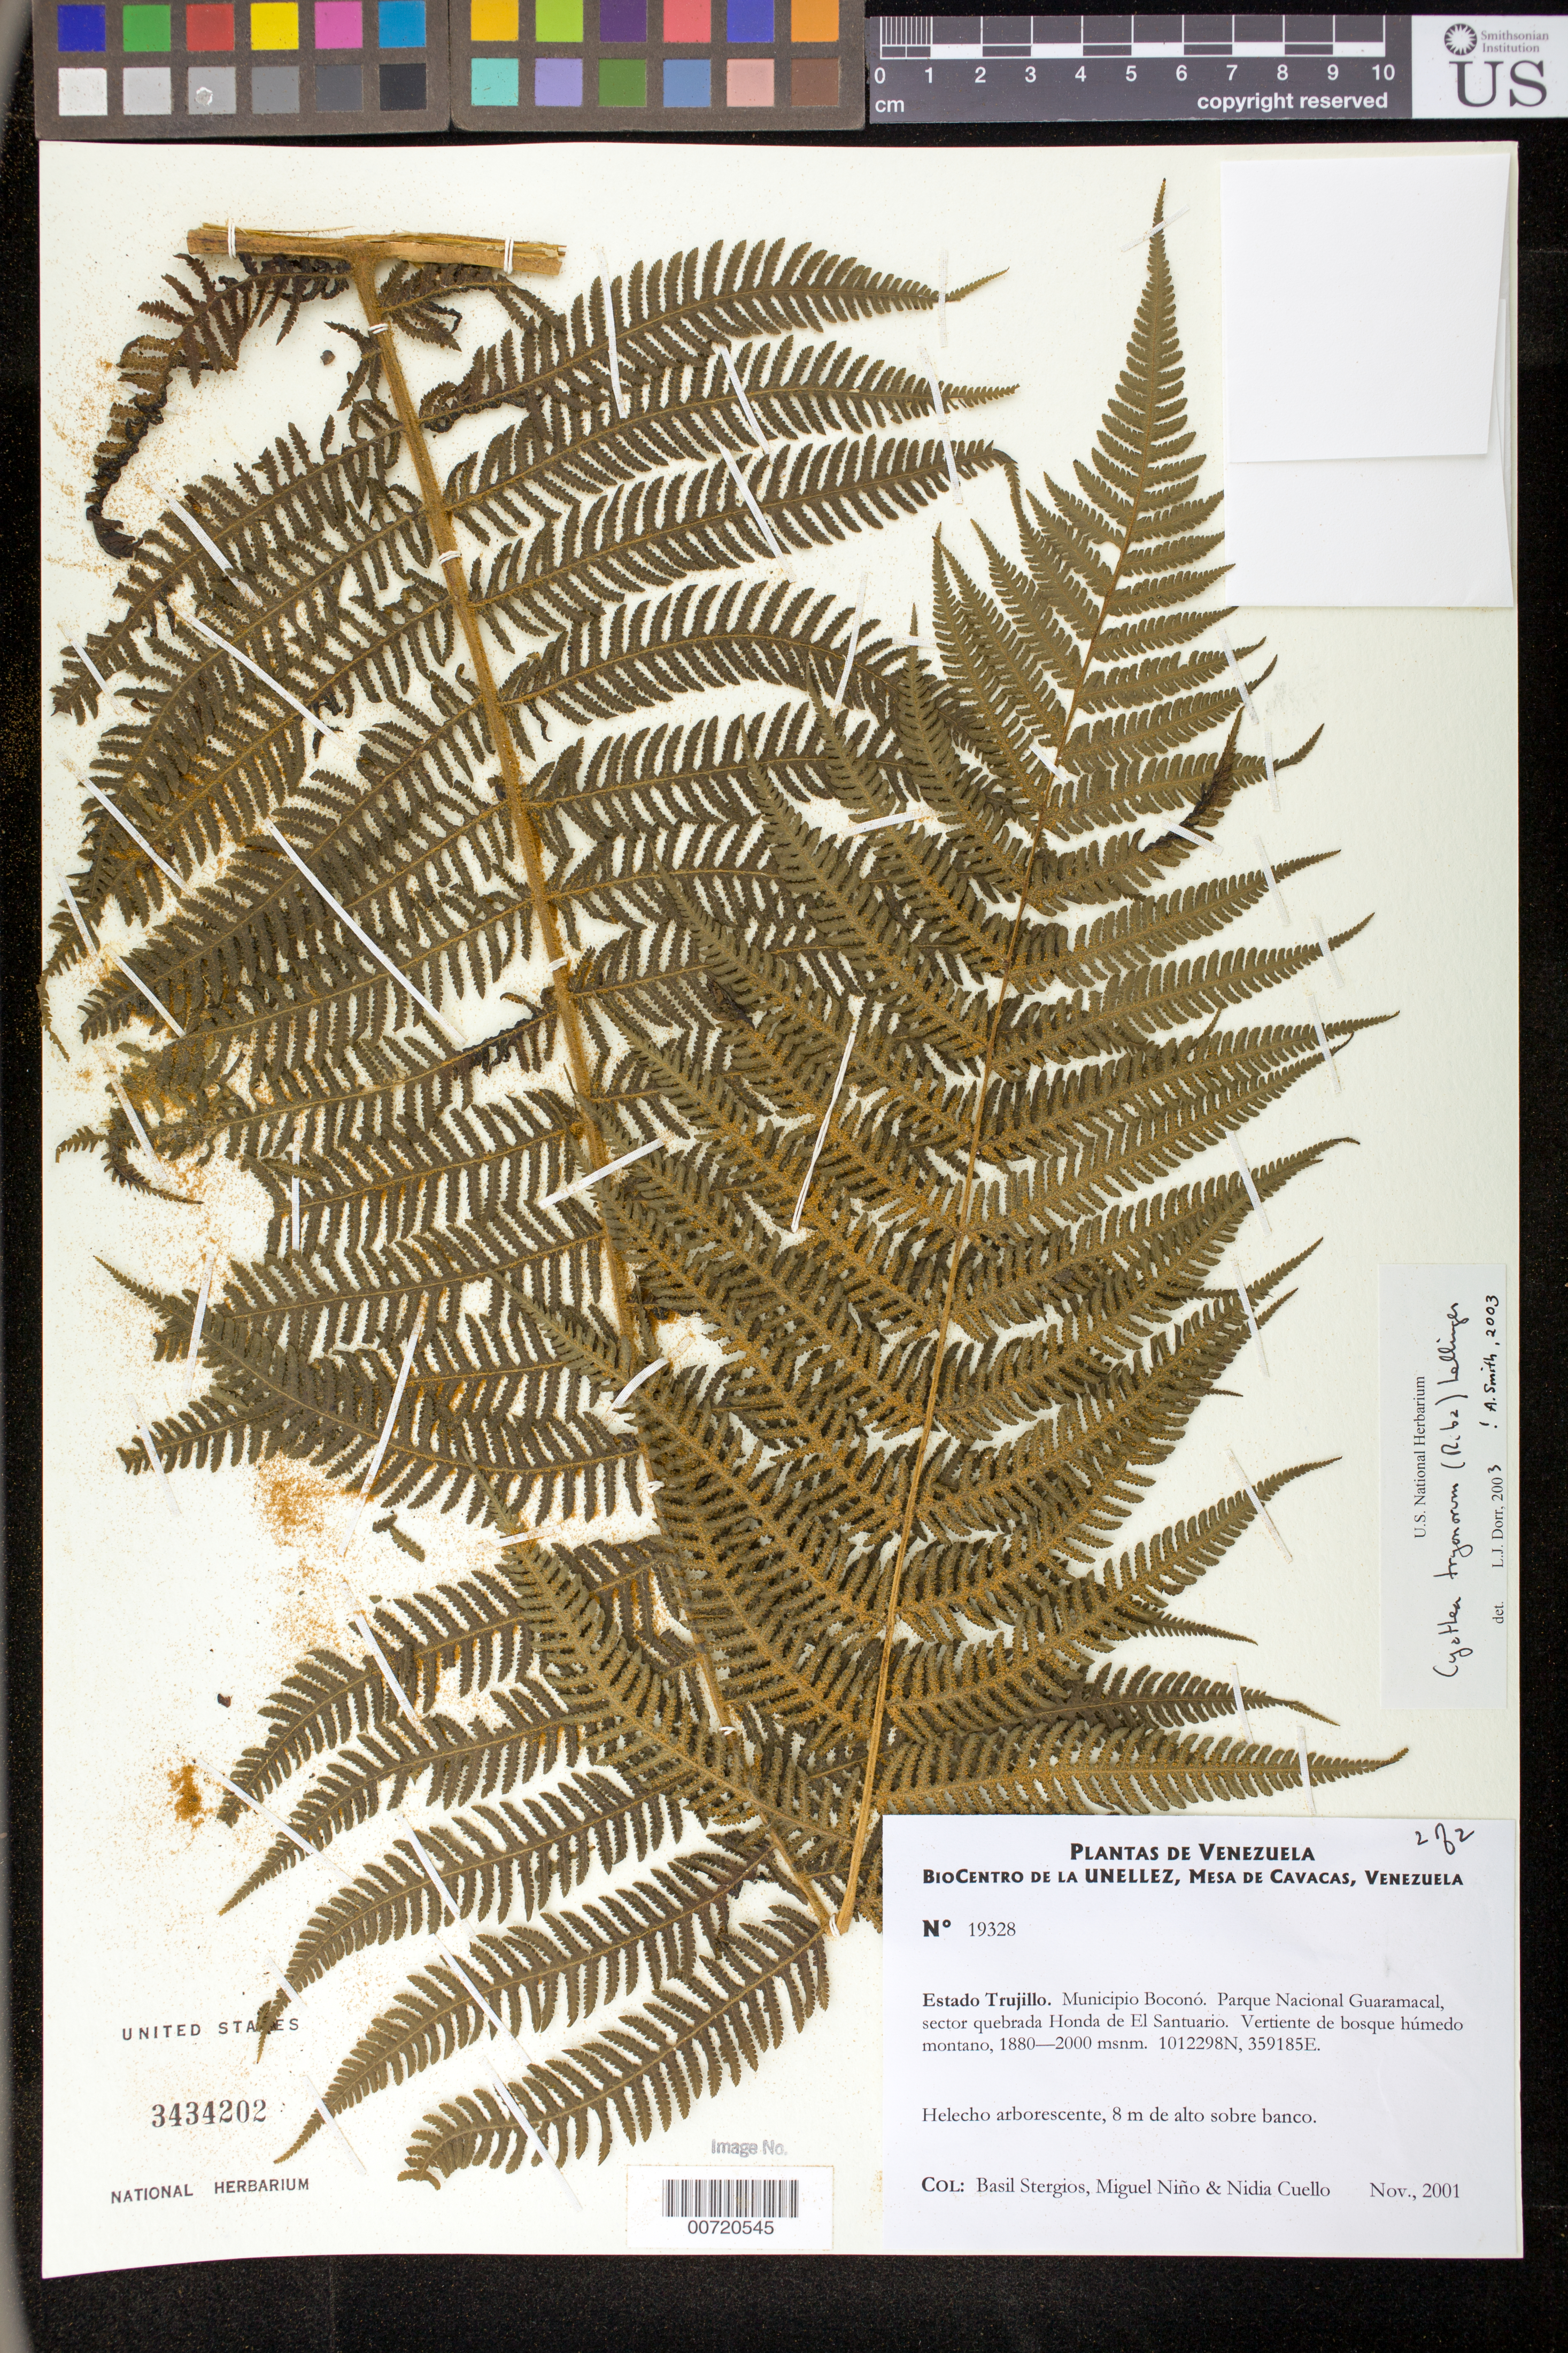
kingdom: Plantae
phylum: Tracheophyta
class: Polypodiopsida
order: Cyatheales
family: Cyatheaceae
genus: Cyathea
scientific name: Cyathea tryonorum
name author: (Riba) Lellinger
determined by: Dorr, L. J., (BOT), Smithsonian Institution - National Museum of Natural History (UNITED STATES)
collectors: B. G. Stergios, S. M. Niño & N. L. Cuello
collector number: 19328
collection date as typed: Nov 2001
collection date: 2001-11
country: Venezuela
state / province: Trujillo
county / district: Boconó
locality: Parque Nacional Guaramacal. Sector quebrada Honda de El Santuario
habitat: Vertiente de bosque húmedo montano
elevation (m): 1880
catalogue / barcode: US 3434202